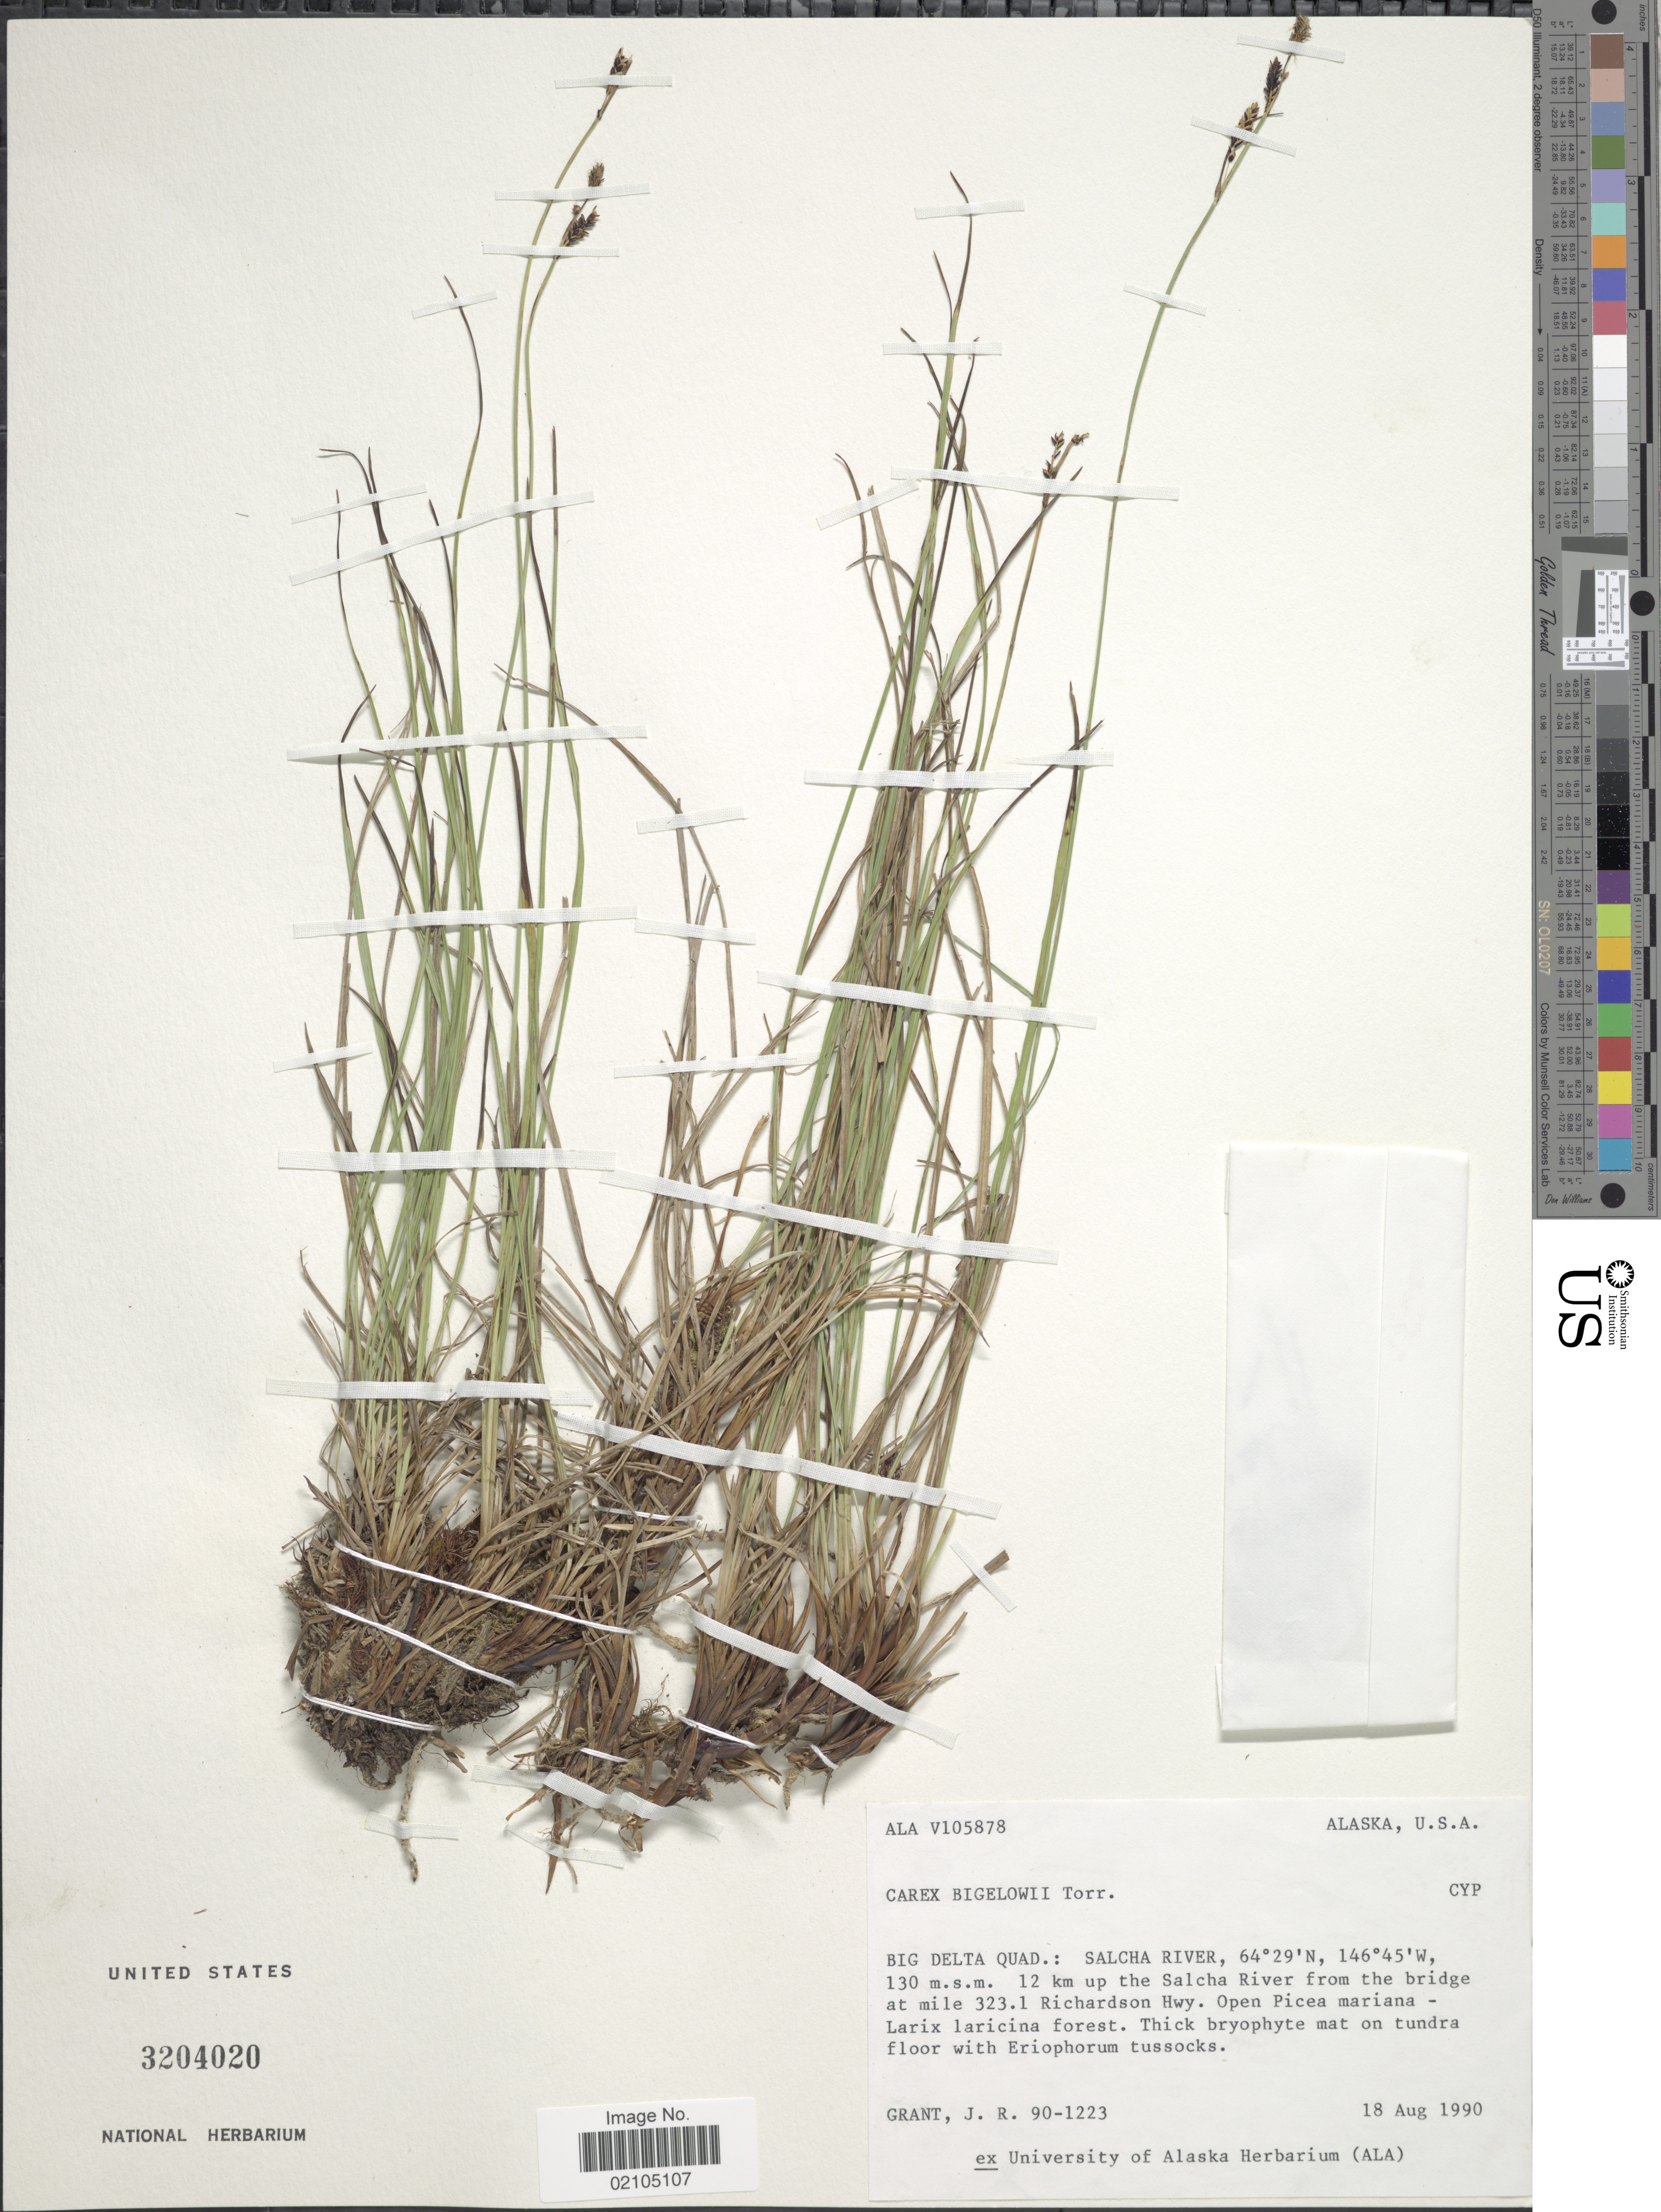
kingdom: Plantae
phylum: Tracheophyta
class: Liliopsida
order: Poales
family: Cyperaceae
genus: Carex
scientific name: Carex bigelowii subsp. lugens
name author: (Holm) T.V. Egorova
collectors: J. Grant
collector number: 90-1223/ALAV105878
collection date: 1990-08-18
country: United States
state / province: Alaska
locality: U.S.A. Big Delta Quad.: Salcha River. 12 km up the Salcha River from the bridge at mile 323.1 Richardson Hwy.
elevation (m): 130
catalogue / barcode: US 3204020